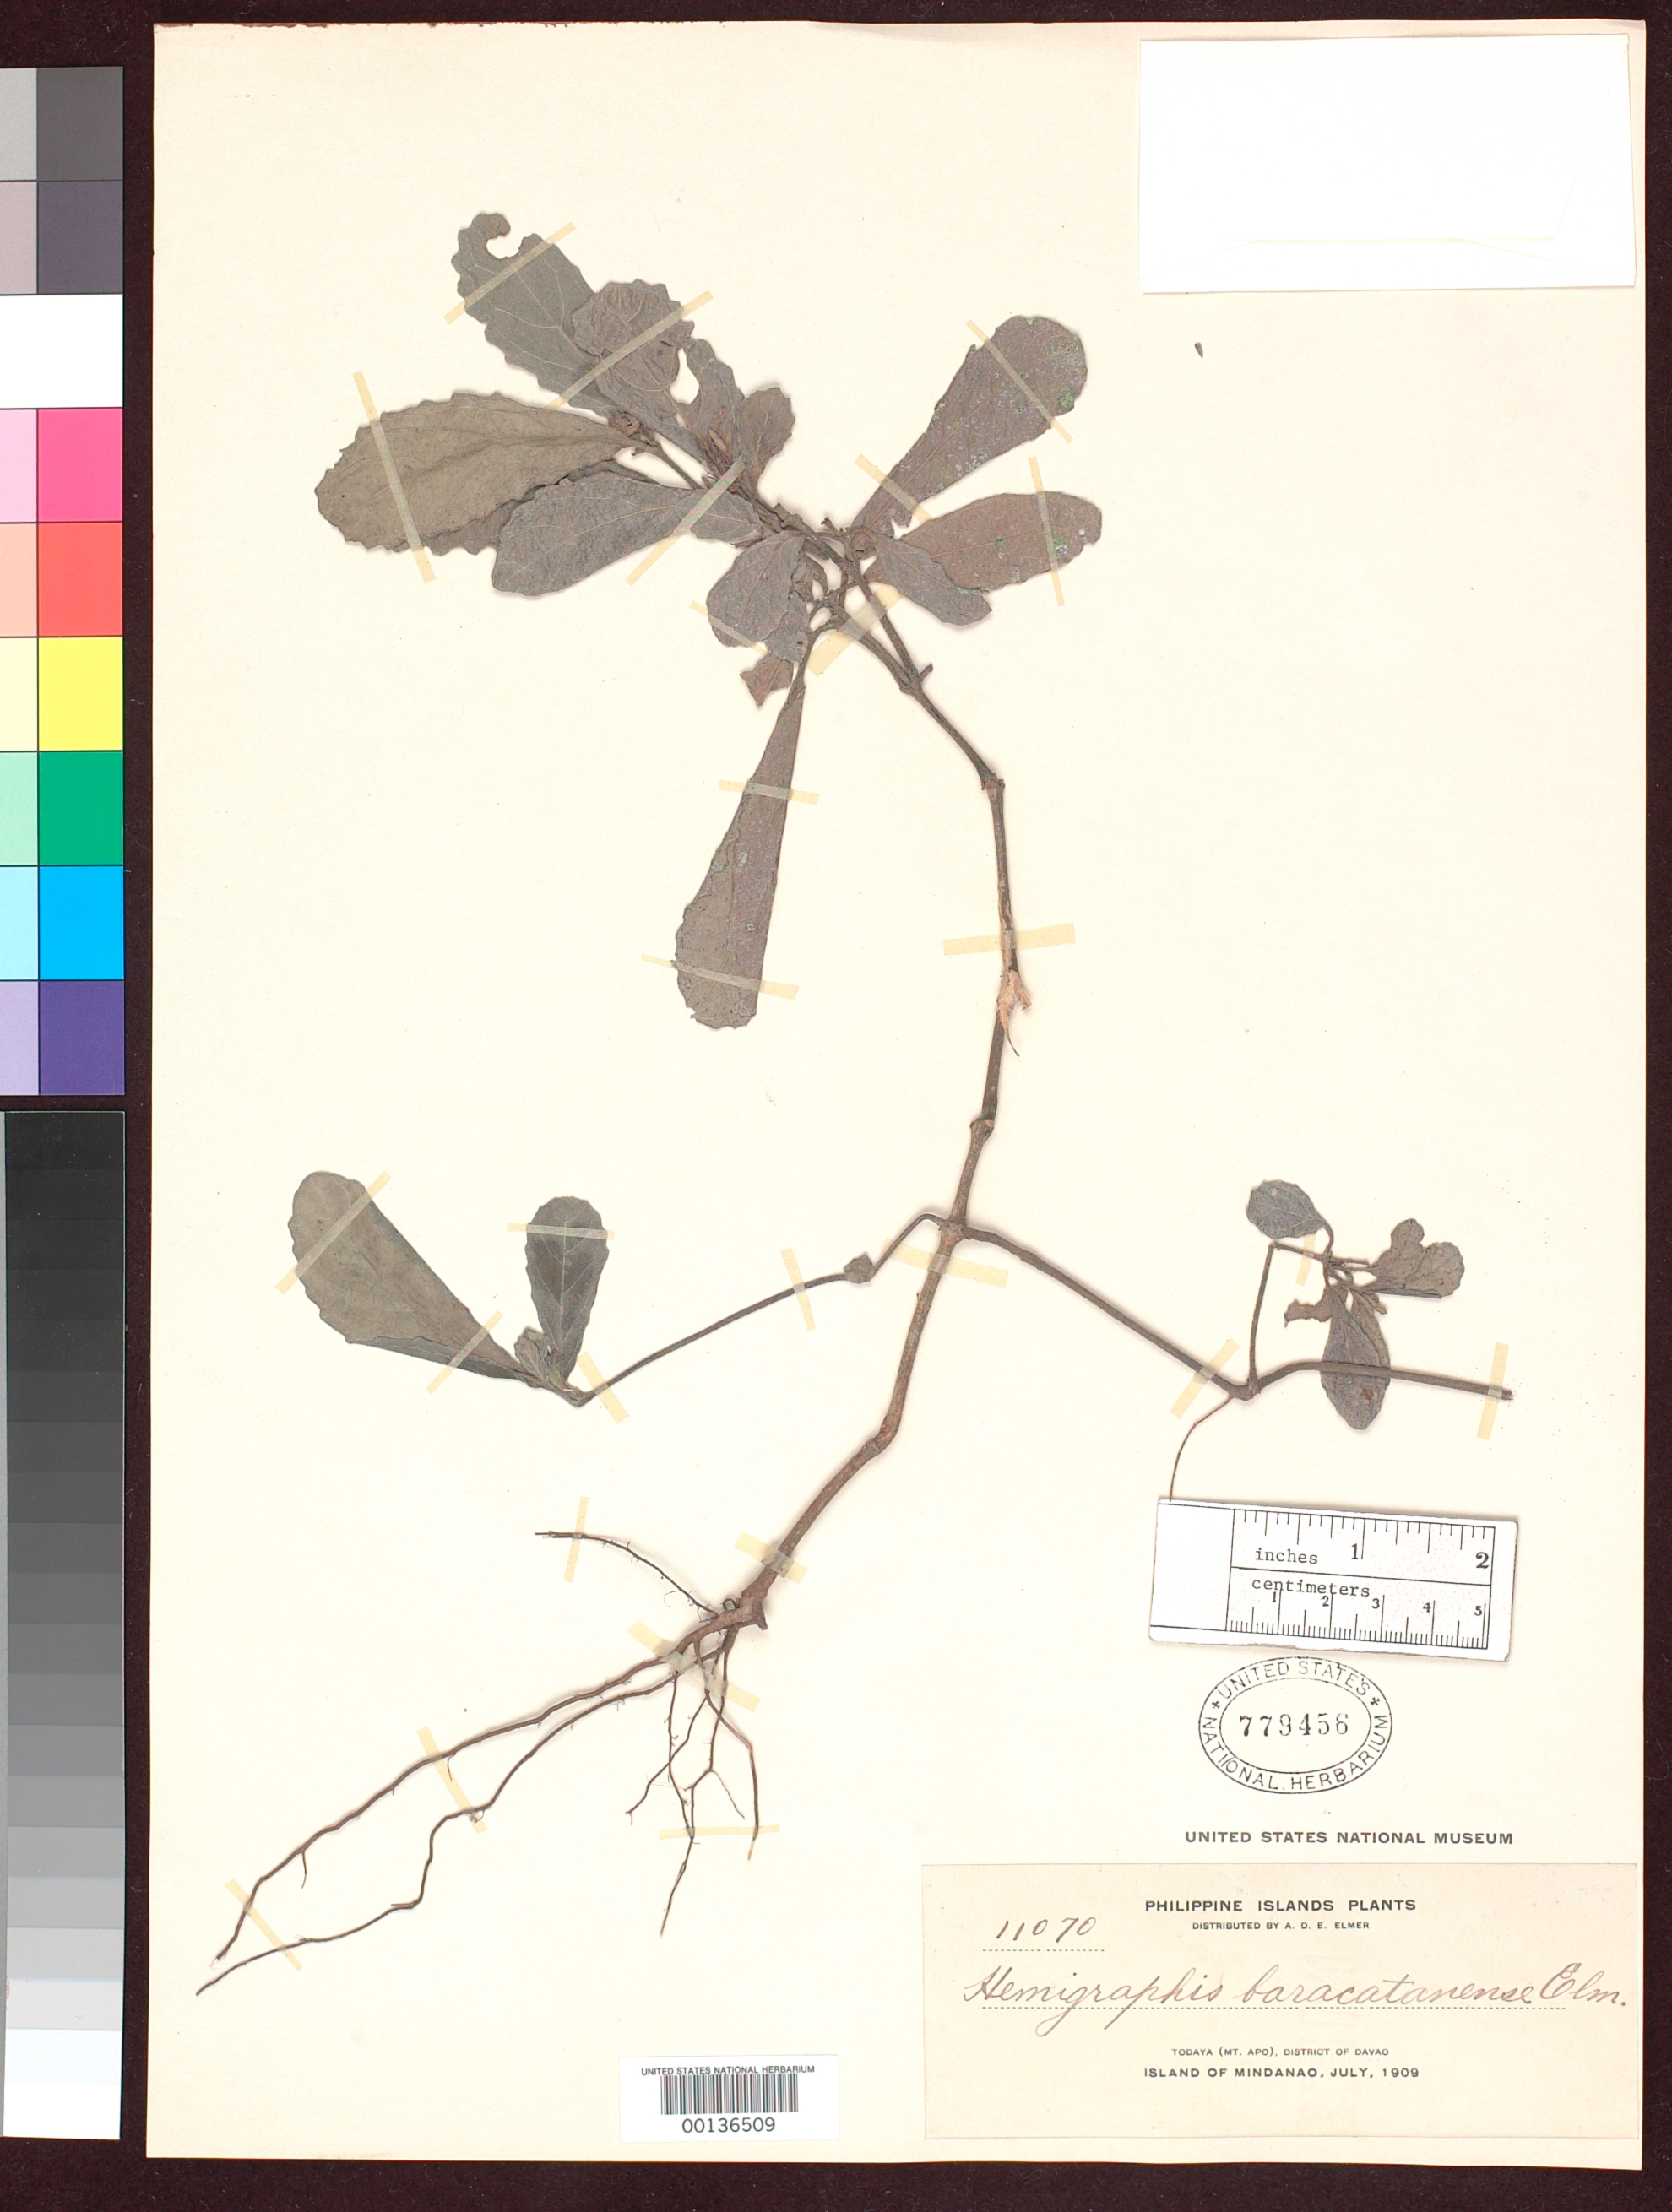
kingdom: Plantae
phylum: Tracheophyta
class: Magnoliopsida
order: Lamiales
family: Acanthaceae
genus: Hemigraphis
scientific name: Hemigraphis baracatanense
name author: Elmer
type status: Isotype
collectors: A. D. E. Elmer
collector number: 11070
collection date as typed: Jul 1909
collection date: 1909-07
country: Philippines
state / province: Davao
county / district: Davao del Sur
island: Mindanao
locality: Todaya, Mt. Apo.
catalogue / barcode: US 779456